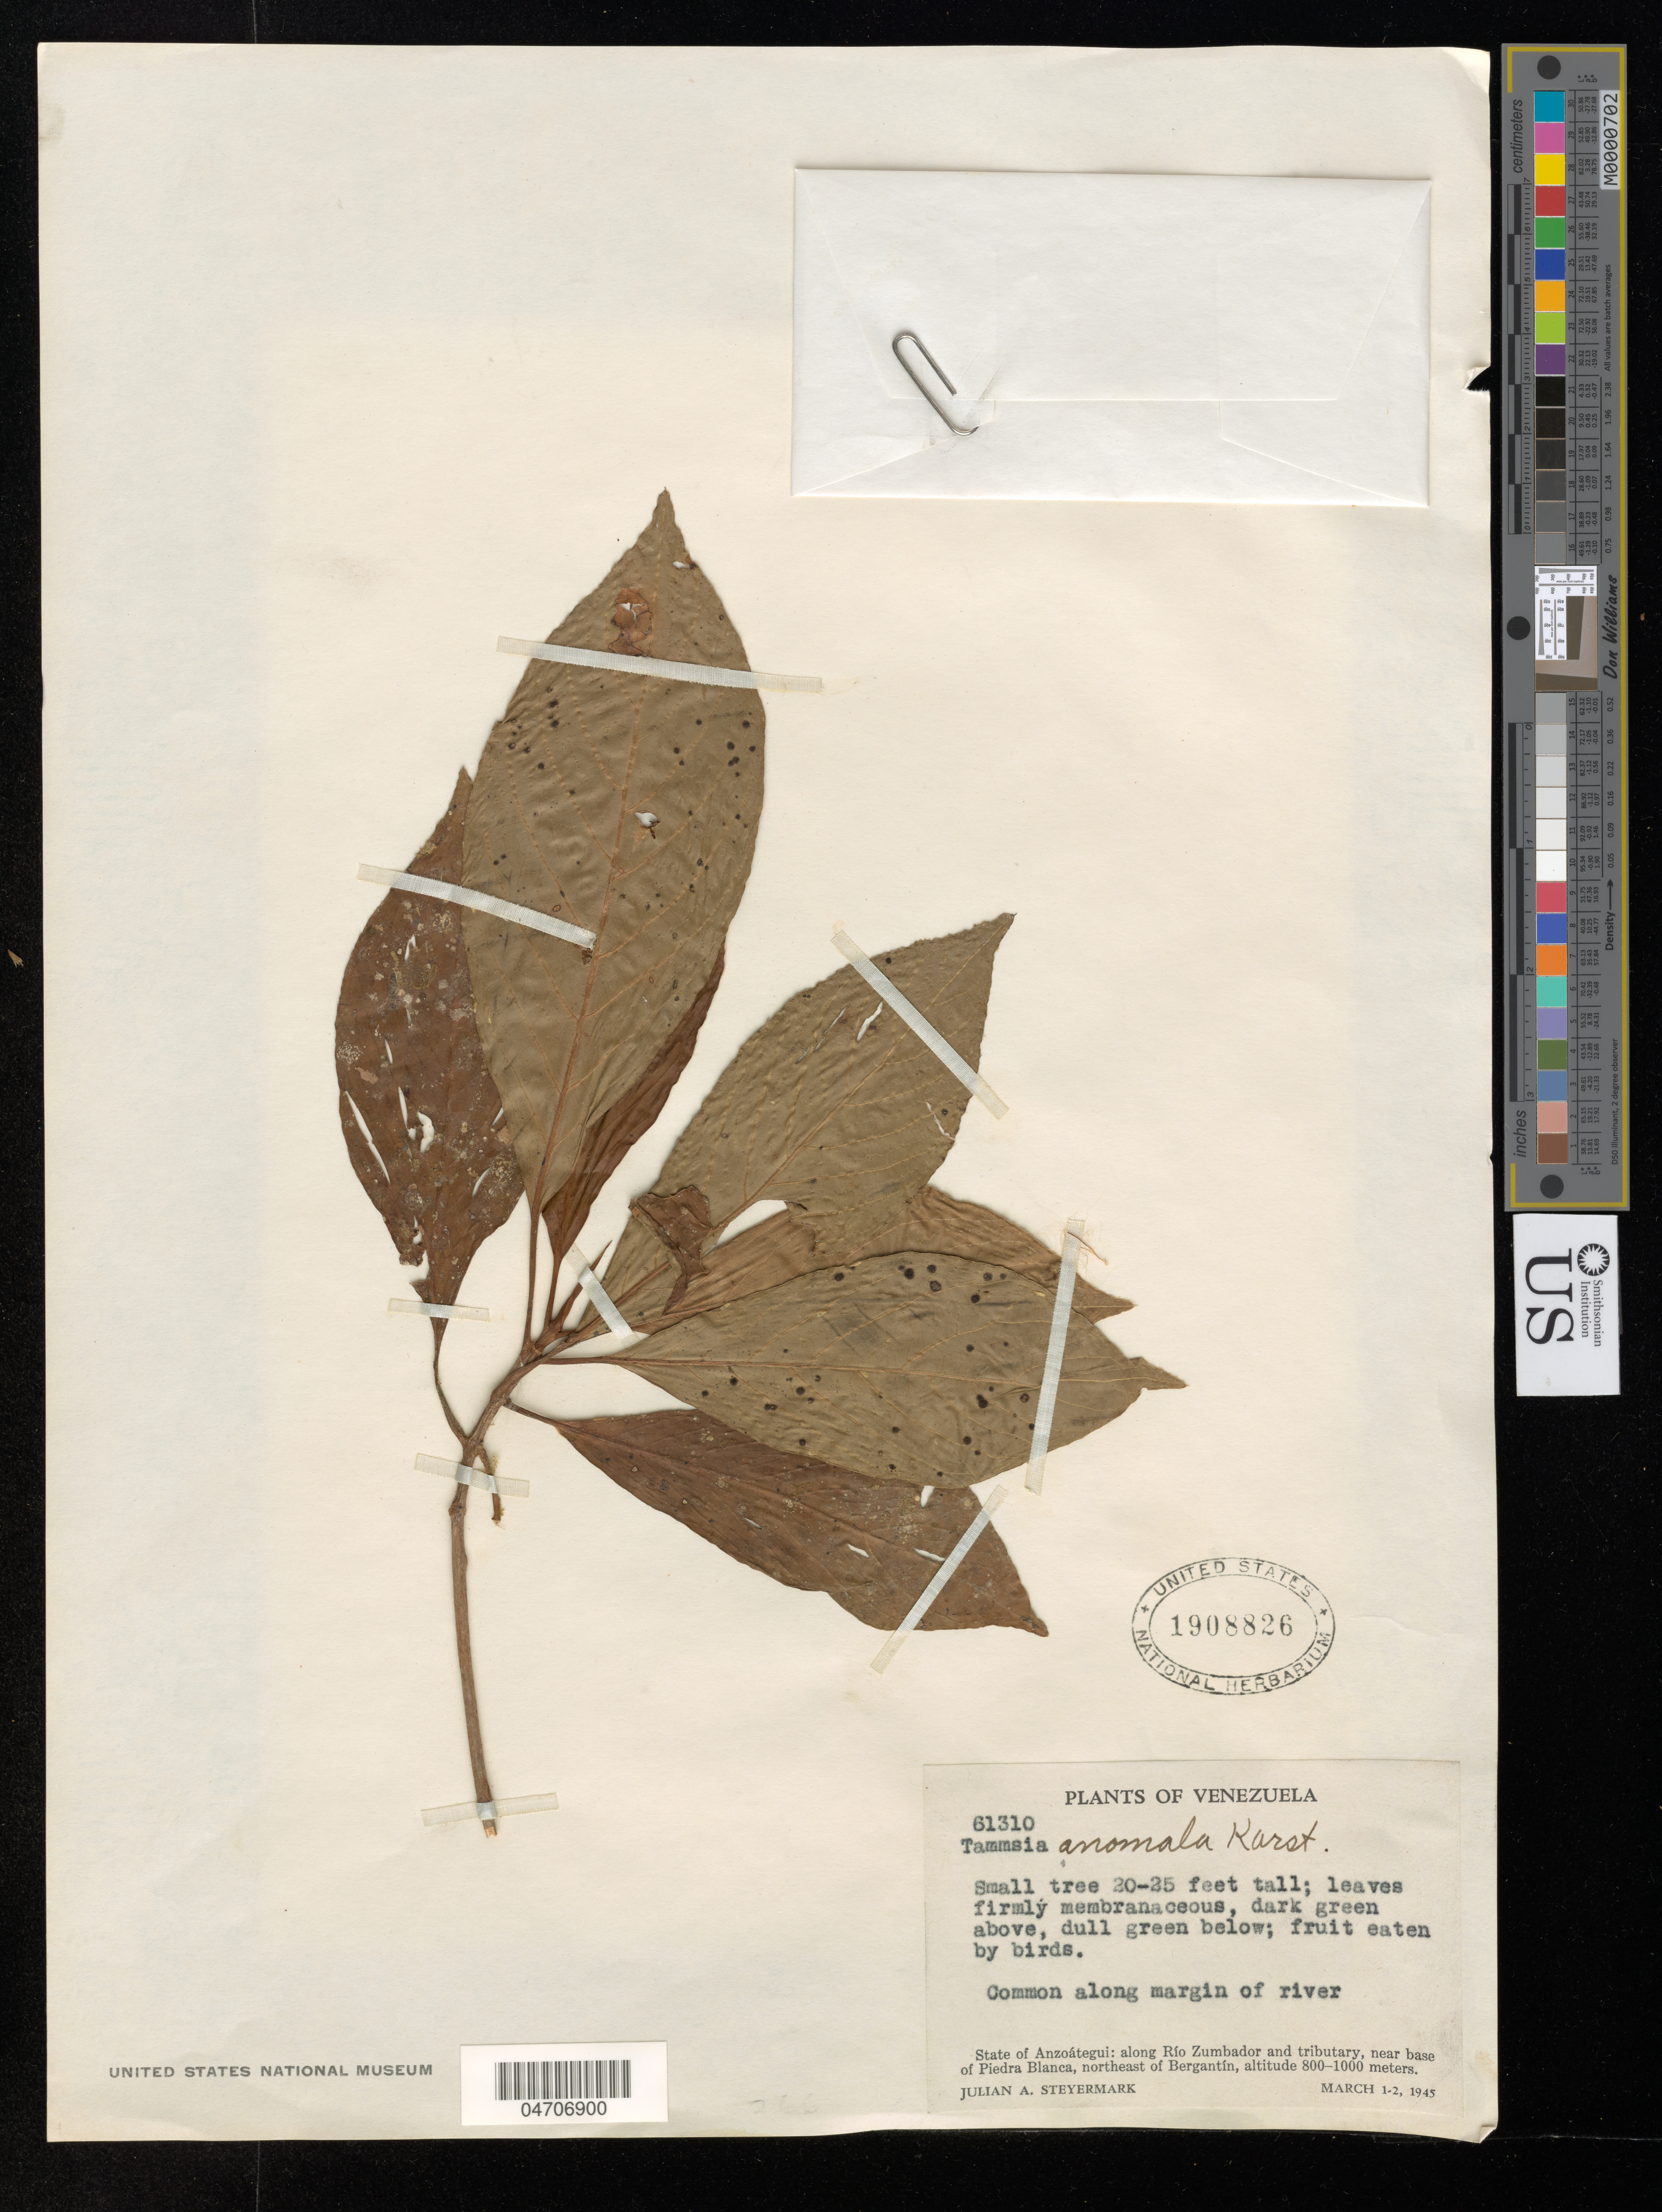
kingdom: Plantae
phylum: Tracheophyta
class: Magnoliopsida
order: Gentianales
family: Rubiaceae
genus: Tammsia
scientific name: Tammsia anomala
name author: (H. Karst.) H. Karst.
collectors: J. Steyermark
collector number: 61310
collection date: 1945-03-01/1945-03-02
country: Venezuela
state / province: Anzoategui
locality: Along Río Zumbador and tributary, near base of Piedra Blanca, northeast of Bergantín.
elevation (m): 800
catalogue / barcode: US 1908826